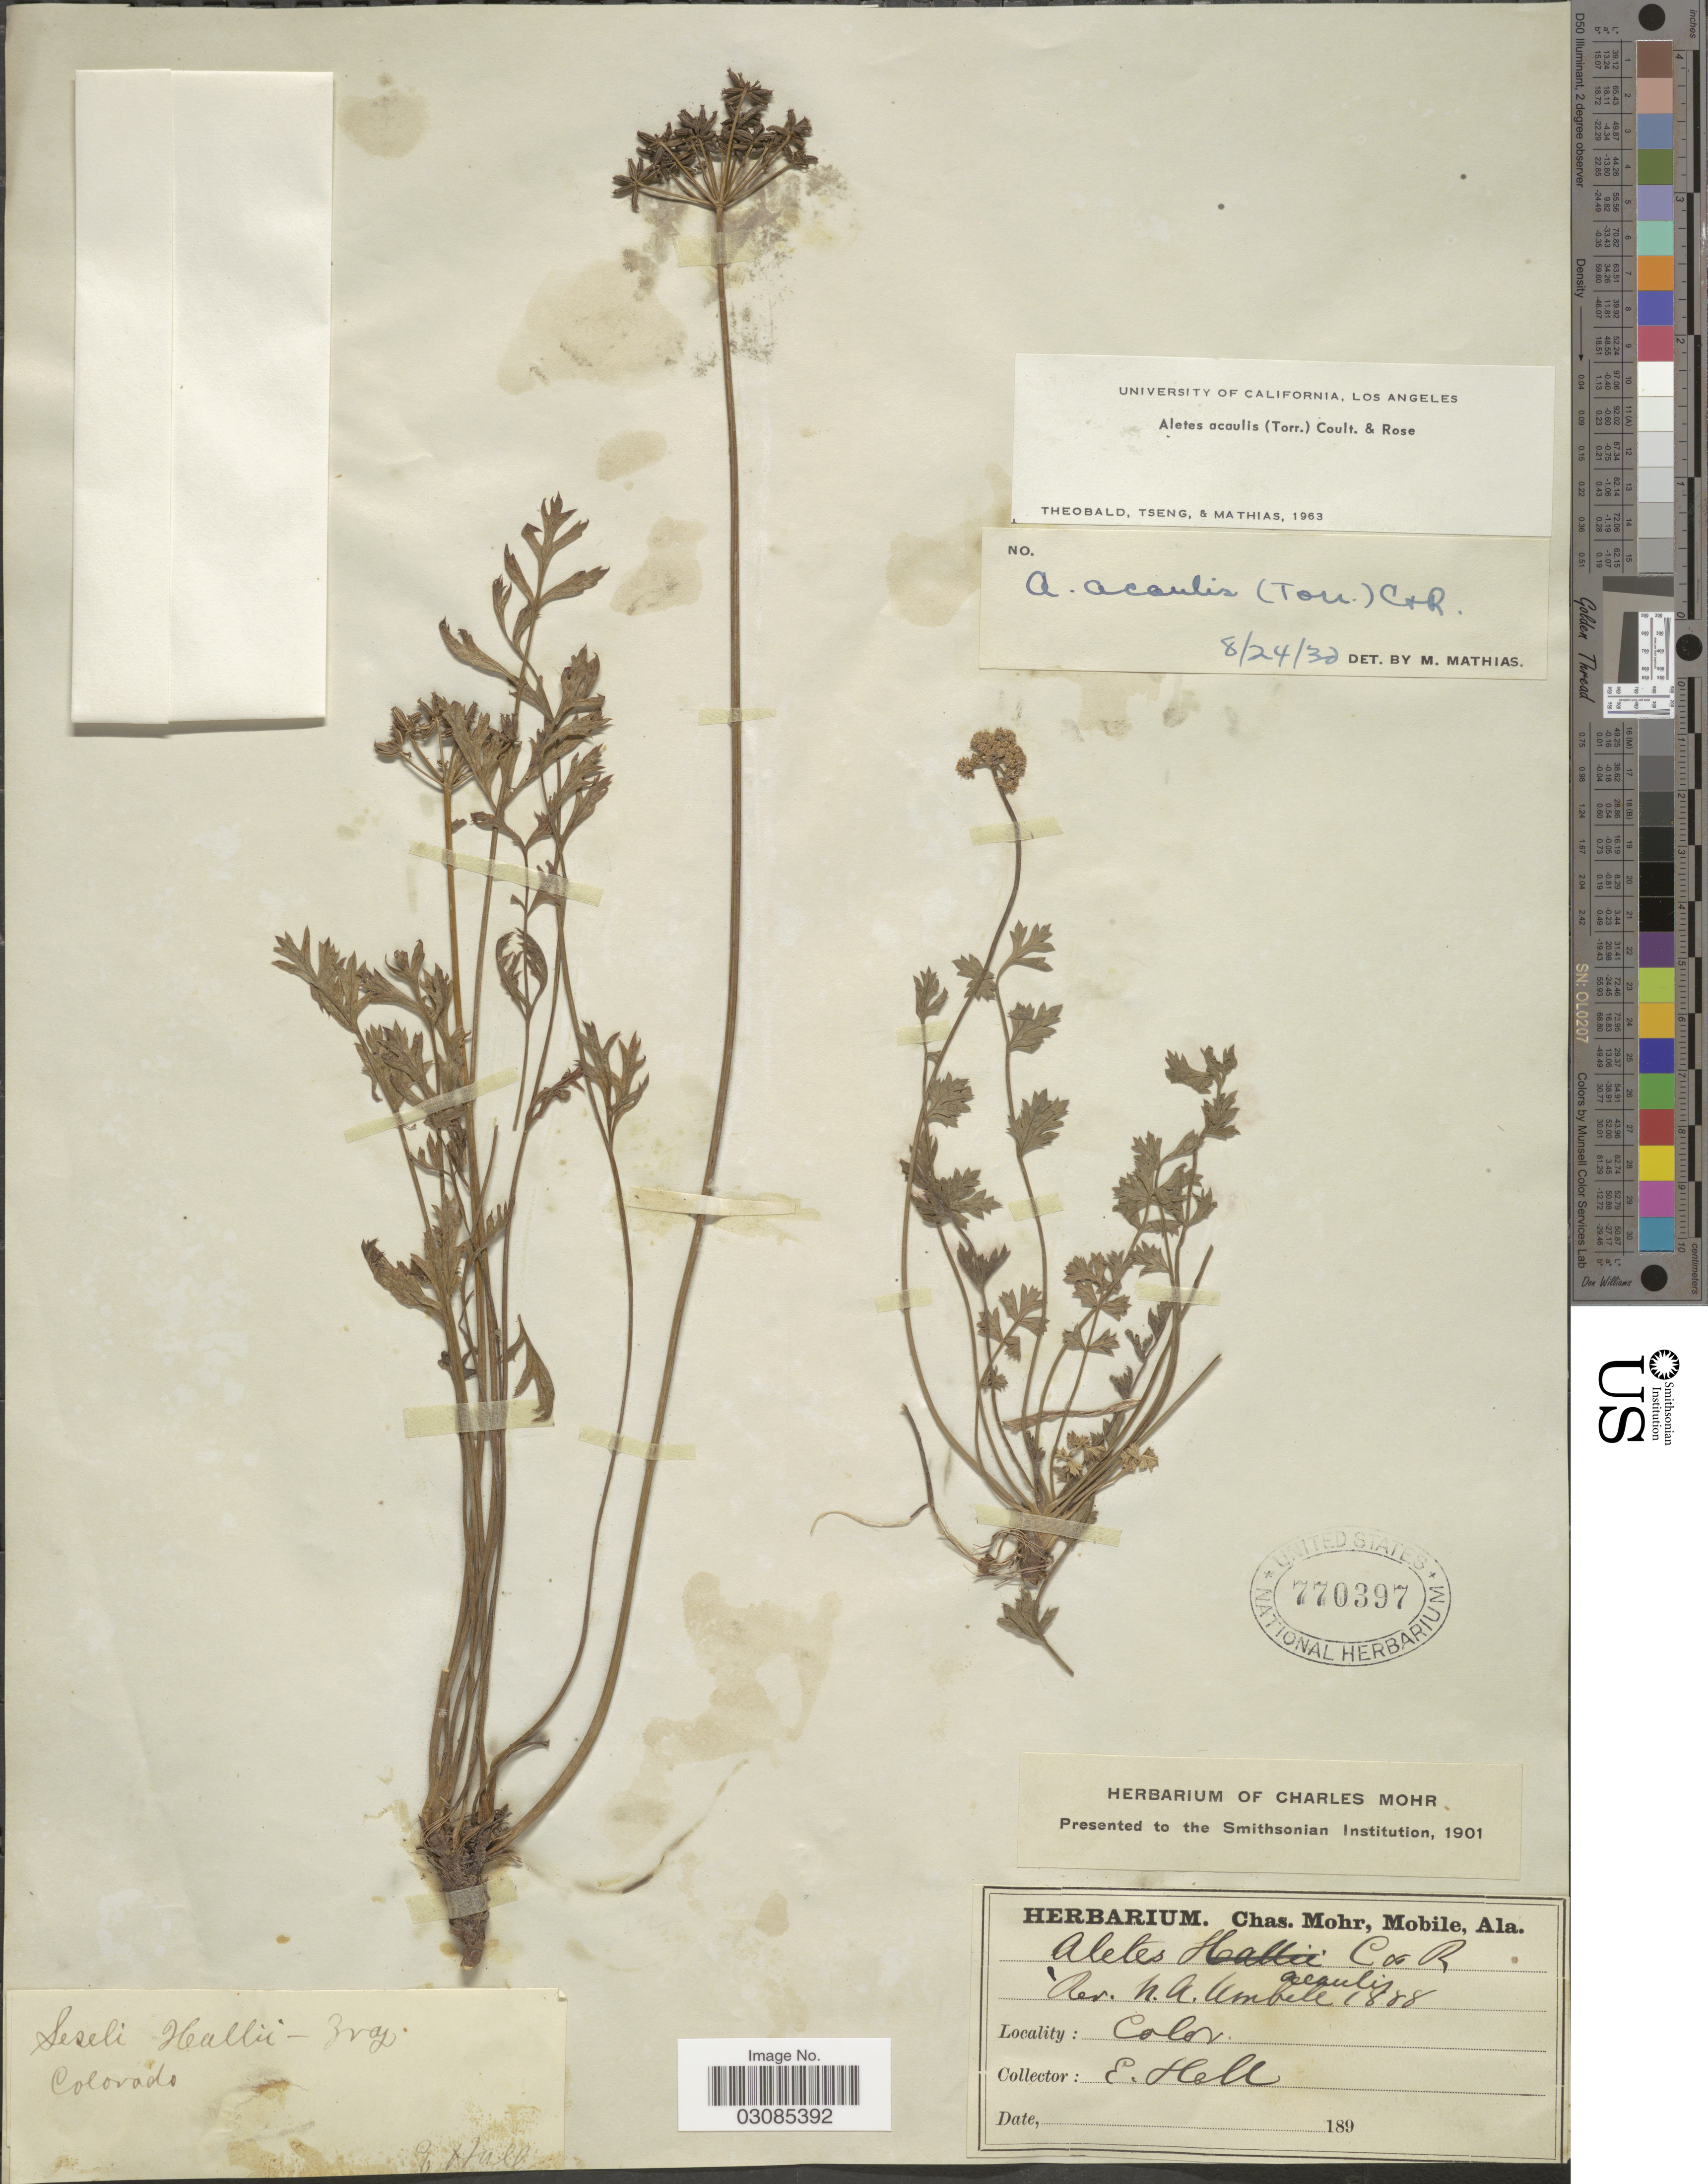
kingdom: Plantae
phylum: Tracheophyta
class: Magnoliopsida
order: Apiales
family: Apiaceae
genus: Aletes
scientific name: Aletes acaulis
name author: (Torr.) J.M. Coult. & Rose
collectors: E. Hall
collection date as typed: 189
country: United States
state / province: Colorado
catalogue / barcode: US 770397